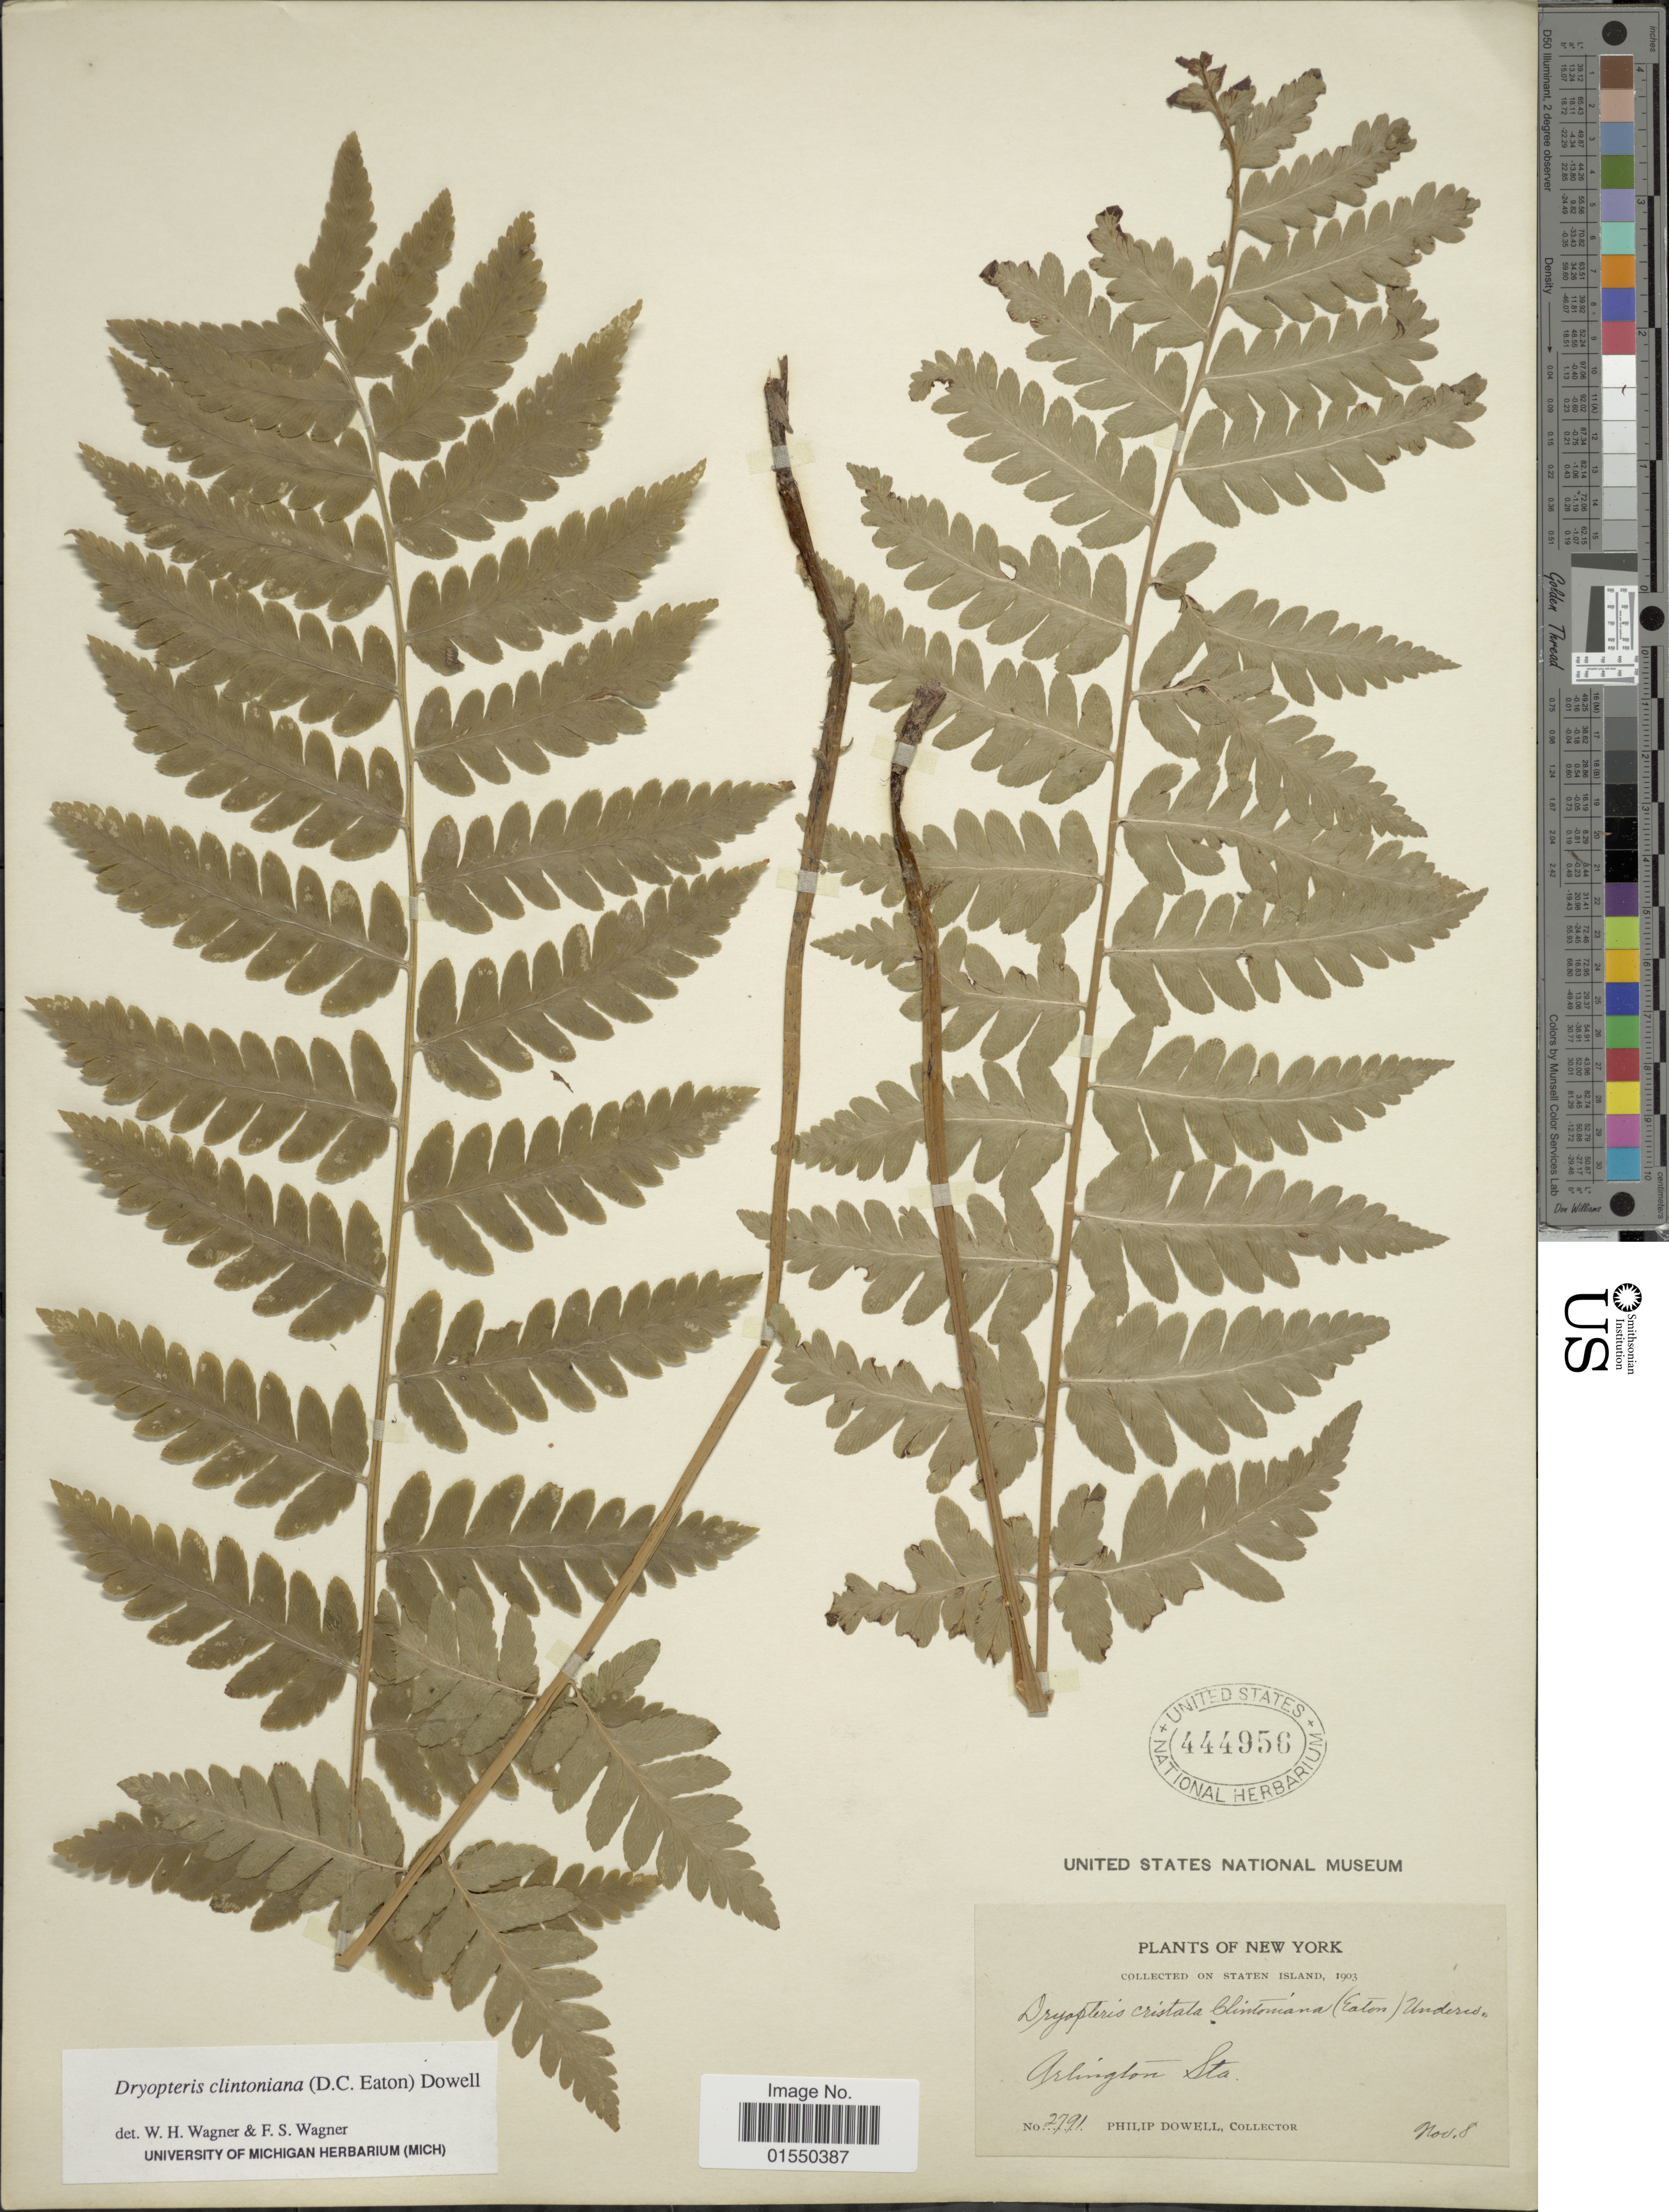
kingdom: Plantae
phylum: Tracheophyta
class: Polypodiopsida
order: Polypodiales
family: Dryopteridaceae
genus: Dryopteris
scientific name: Dryopteris clintoniana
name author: (D.C. Eaton) Dowell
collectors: P. Dowell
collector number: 2791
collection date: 1903-11-08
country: United States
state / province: New York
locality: Staten Island, Arlington Sta.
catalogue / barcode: US 444956